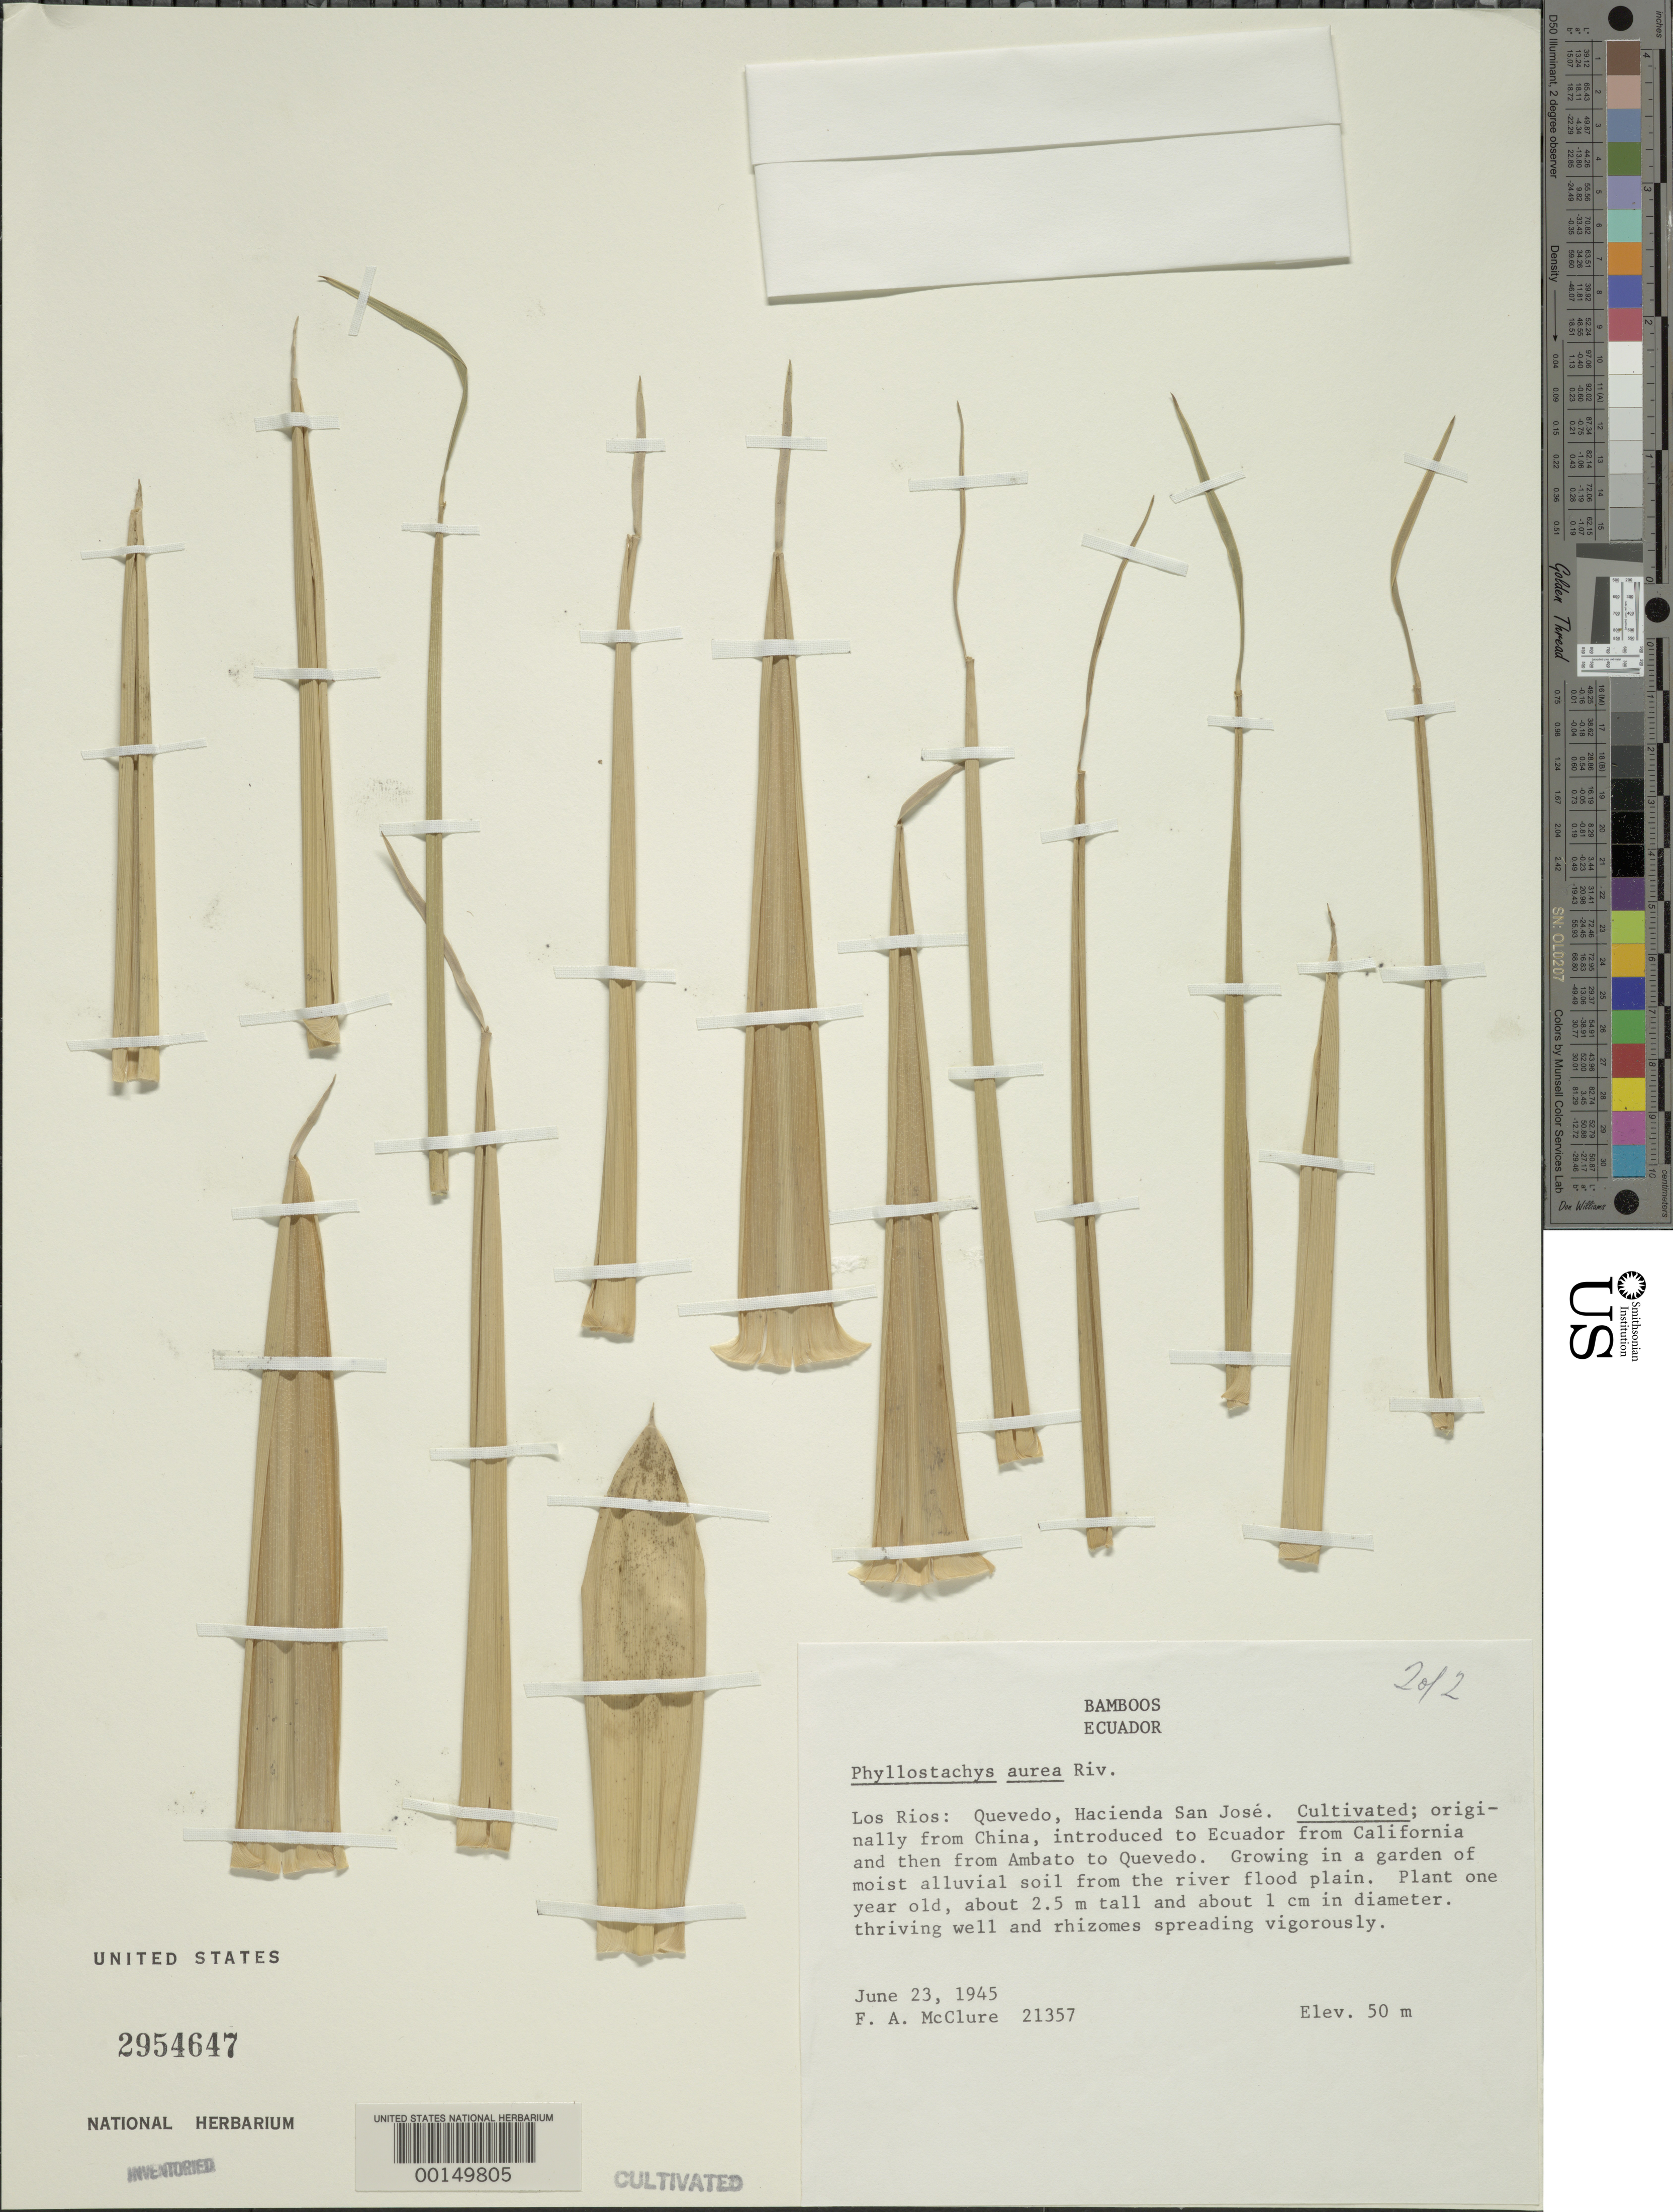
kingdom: Plantae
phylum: Tracheophyta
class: Liliopsida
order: Poales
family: Poaceae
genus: Phyllostachys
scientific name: Phyllostachys aurea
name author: Rivière & C. Rivière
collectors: F. A. McClure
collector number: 21357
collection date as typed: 23 Jun 1945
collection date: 1945-06-23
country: Ecuador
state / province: Los Ríos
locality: Quevedo, Hacienda San Jose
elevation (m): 50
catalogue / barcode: US 2954647